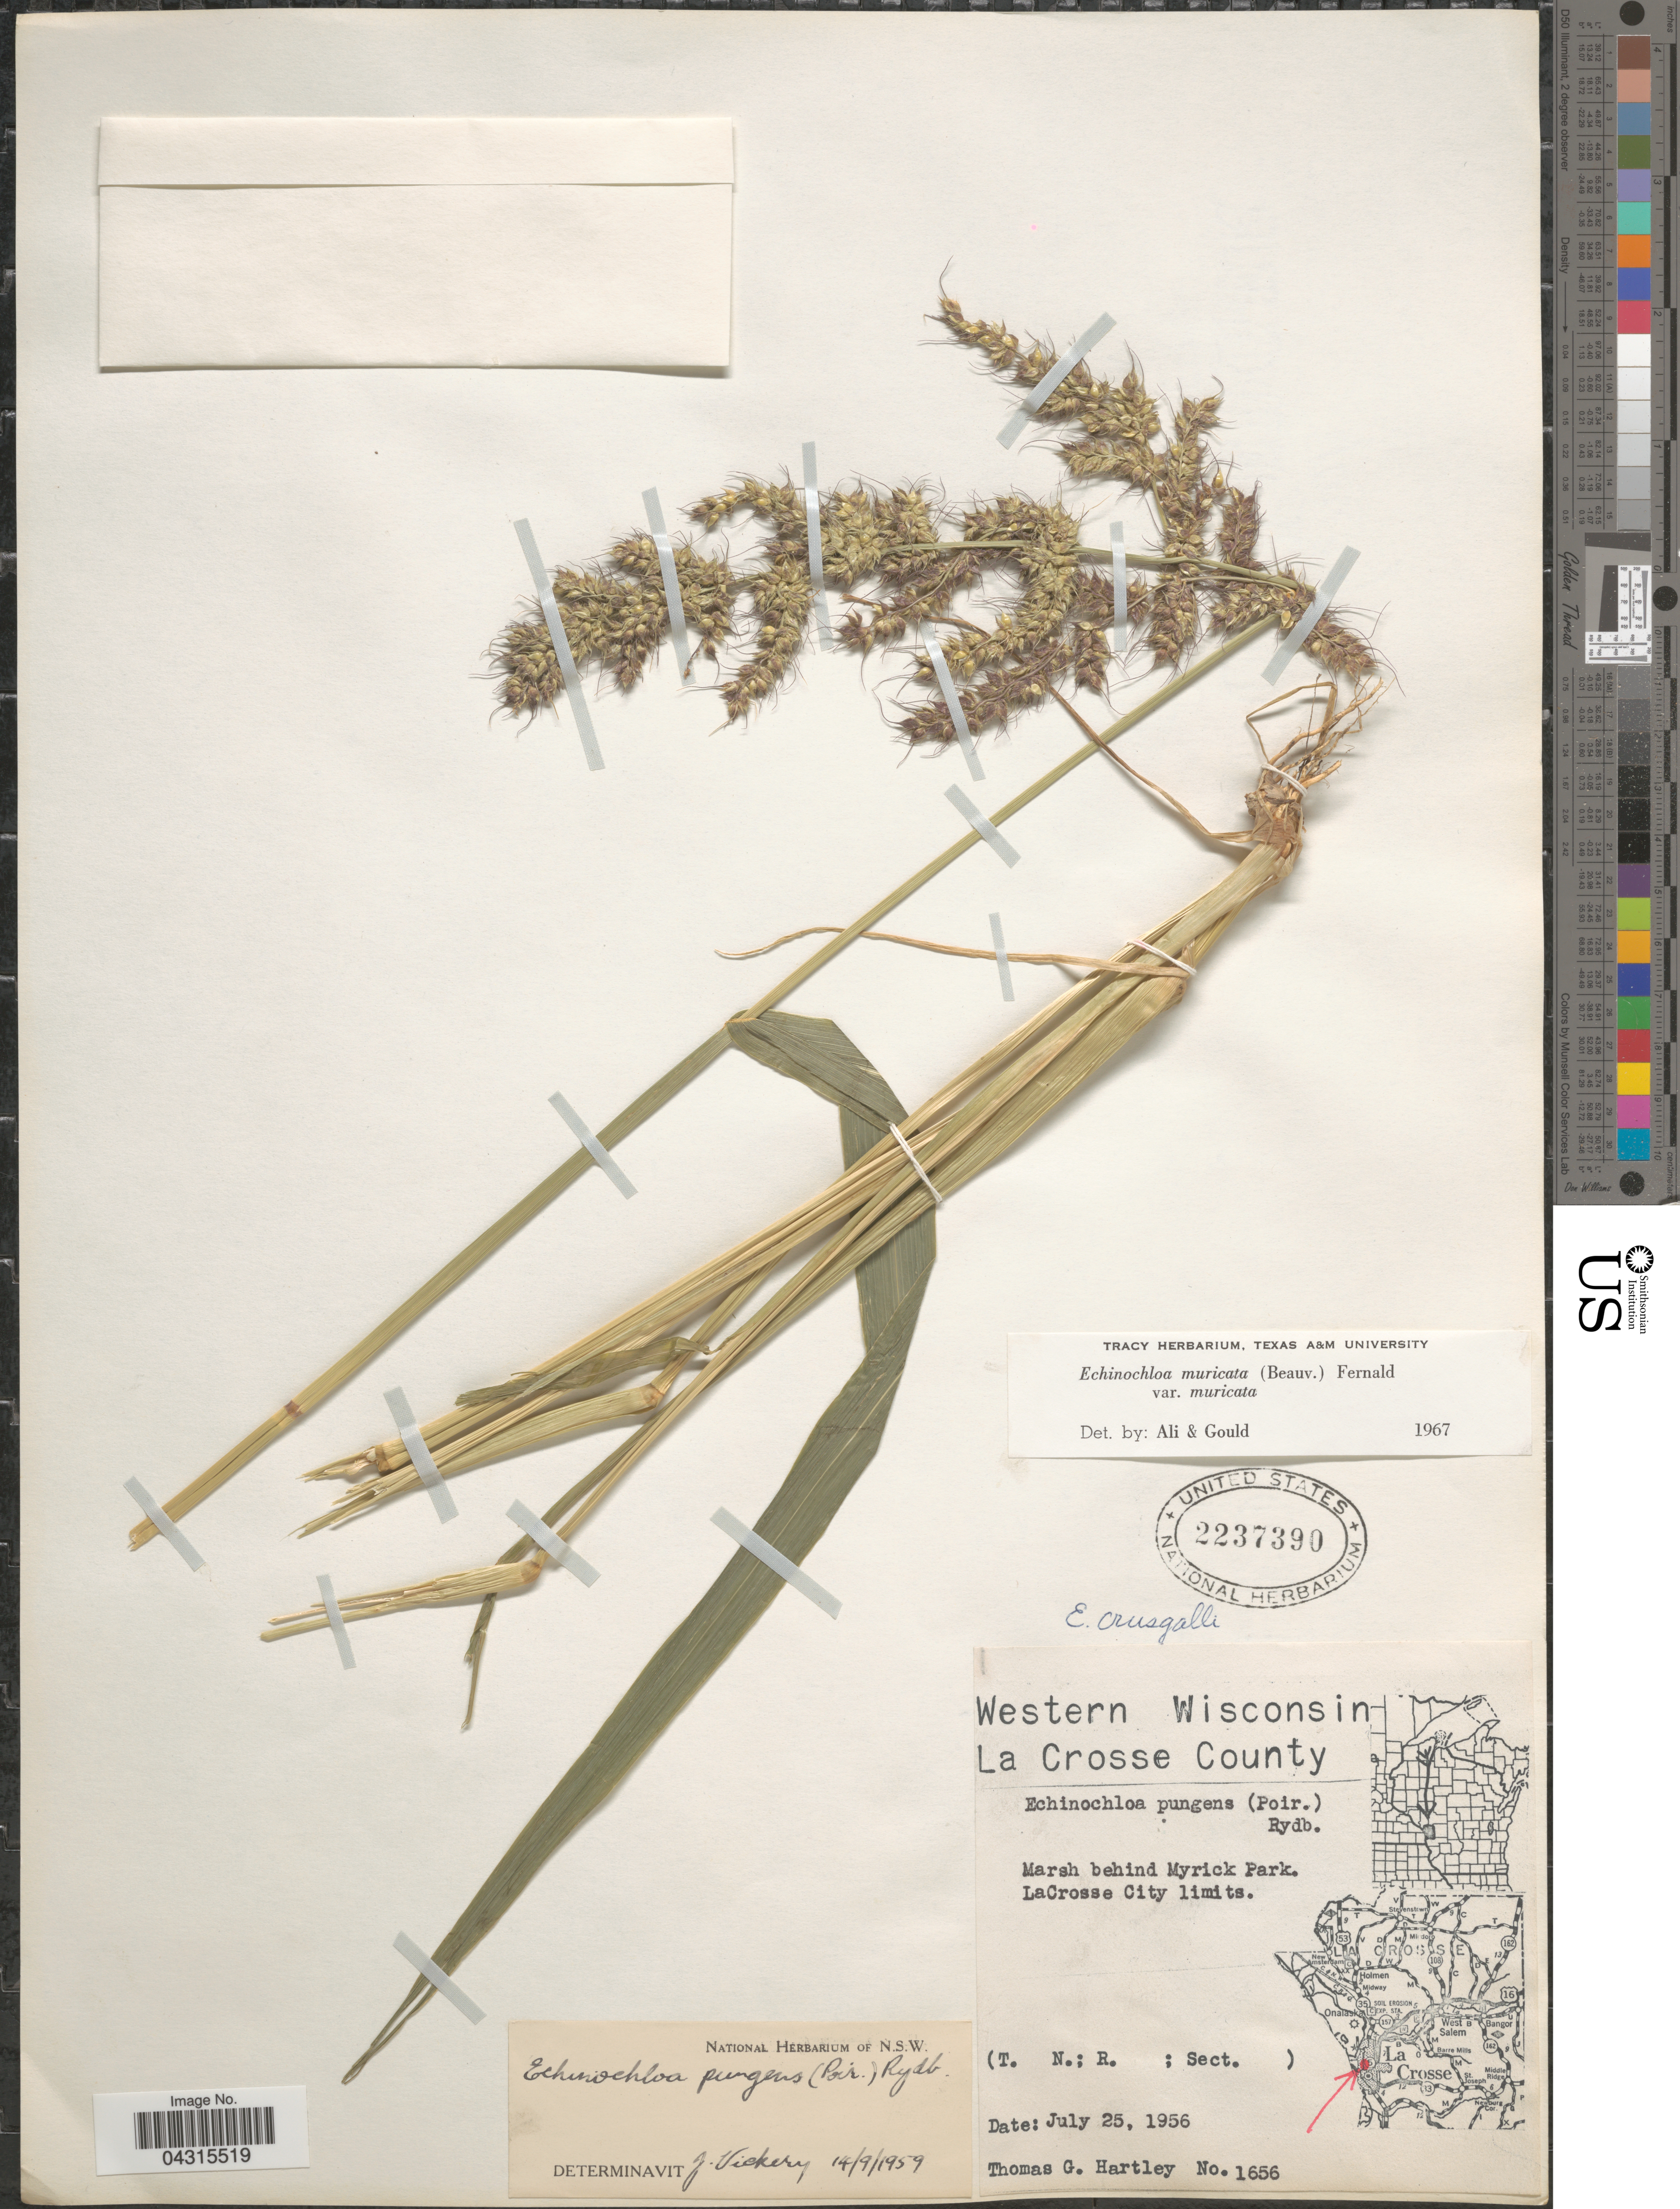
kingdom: Plantae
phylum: Tracheophyta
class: Liliopsida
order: Poales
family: Poaceae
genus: Echinochloa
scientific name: Echinochloa muricata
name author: (P. Beauv.) Fernald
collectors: T. G. Hartley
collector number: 1656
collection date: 1956-07-25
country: United States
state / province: Wisconsin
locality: Western Wisconsin. La Crosse County. Marsh behind Myrick Park. LaCrosse City limits.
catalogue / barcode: US 2237390